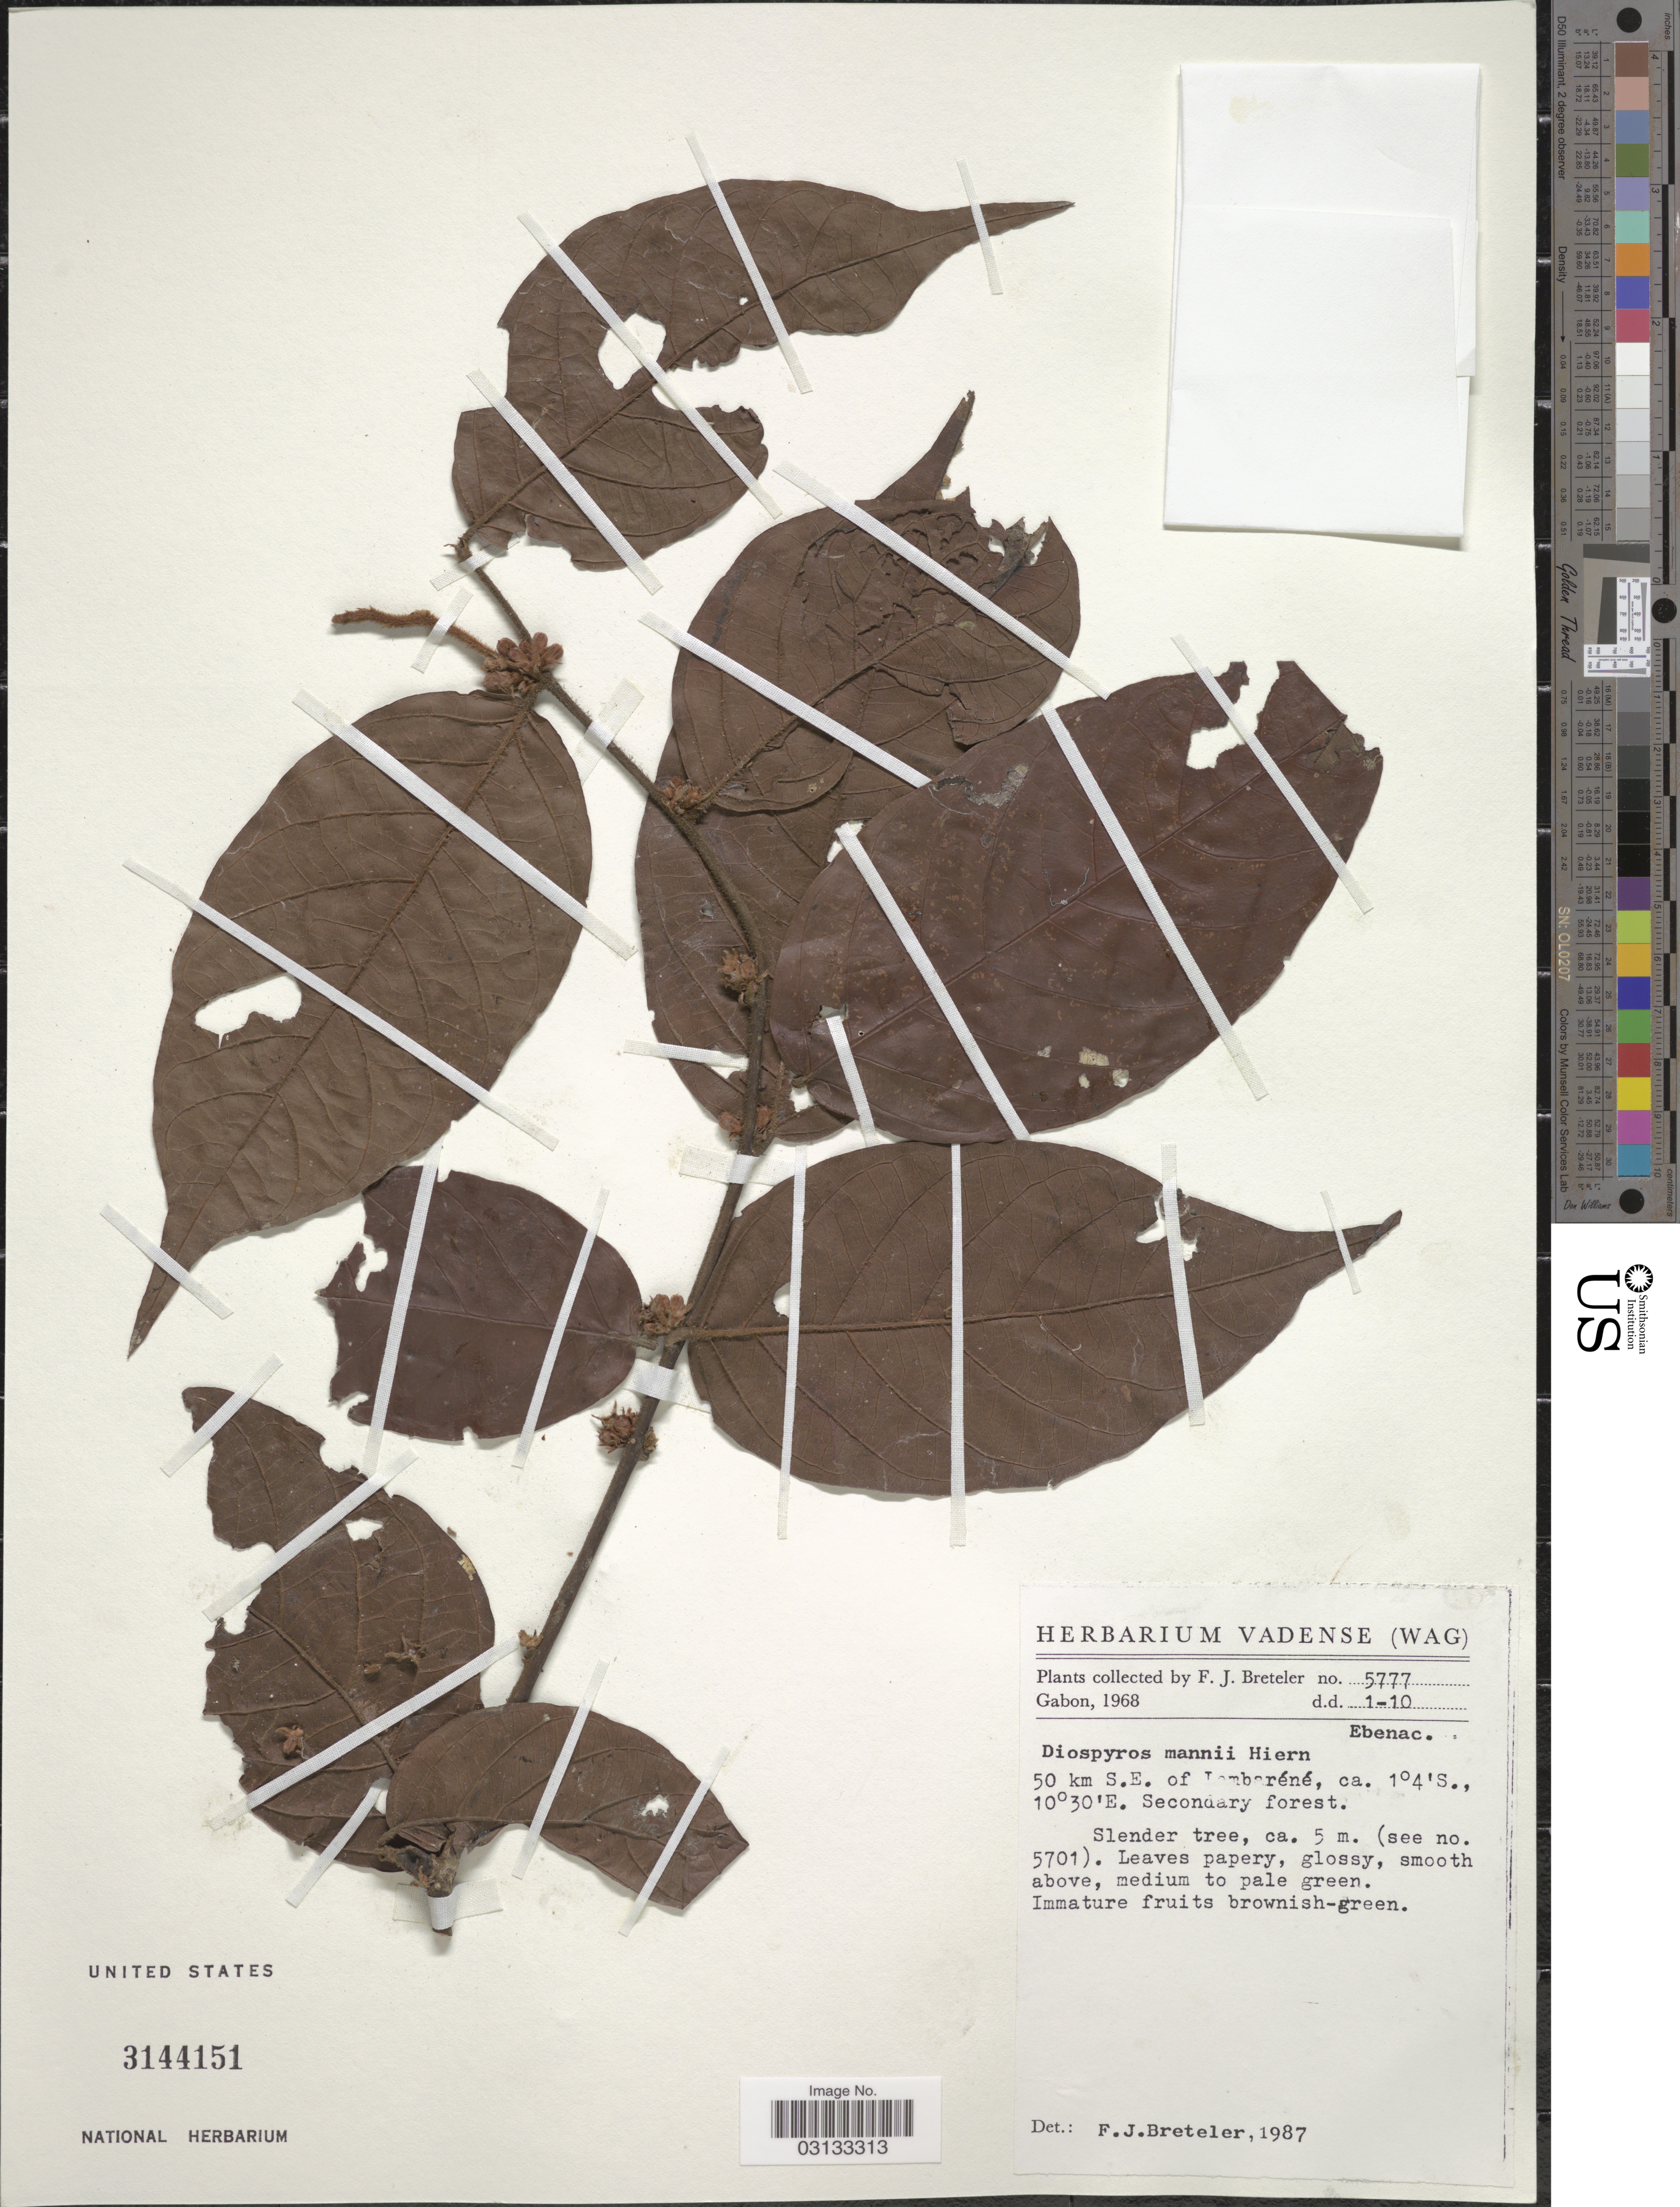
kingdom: Plantae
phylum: Tracheophyta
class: Magnoliopsida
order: Ericales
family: Ebenaceae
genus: Diospyros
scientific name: Diospyros mannii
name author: Hiern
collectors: F. J. Breteler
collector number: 5777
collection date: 1968-10-01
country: Gabon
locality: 50 km S.E. of Lambaréné.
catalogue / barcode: US 3144151